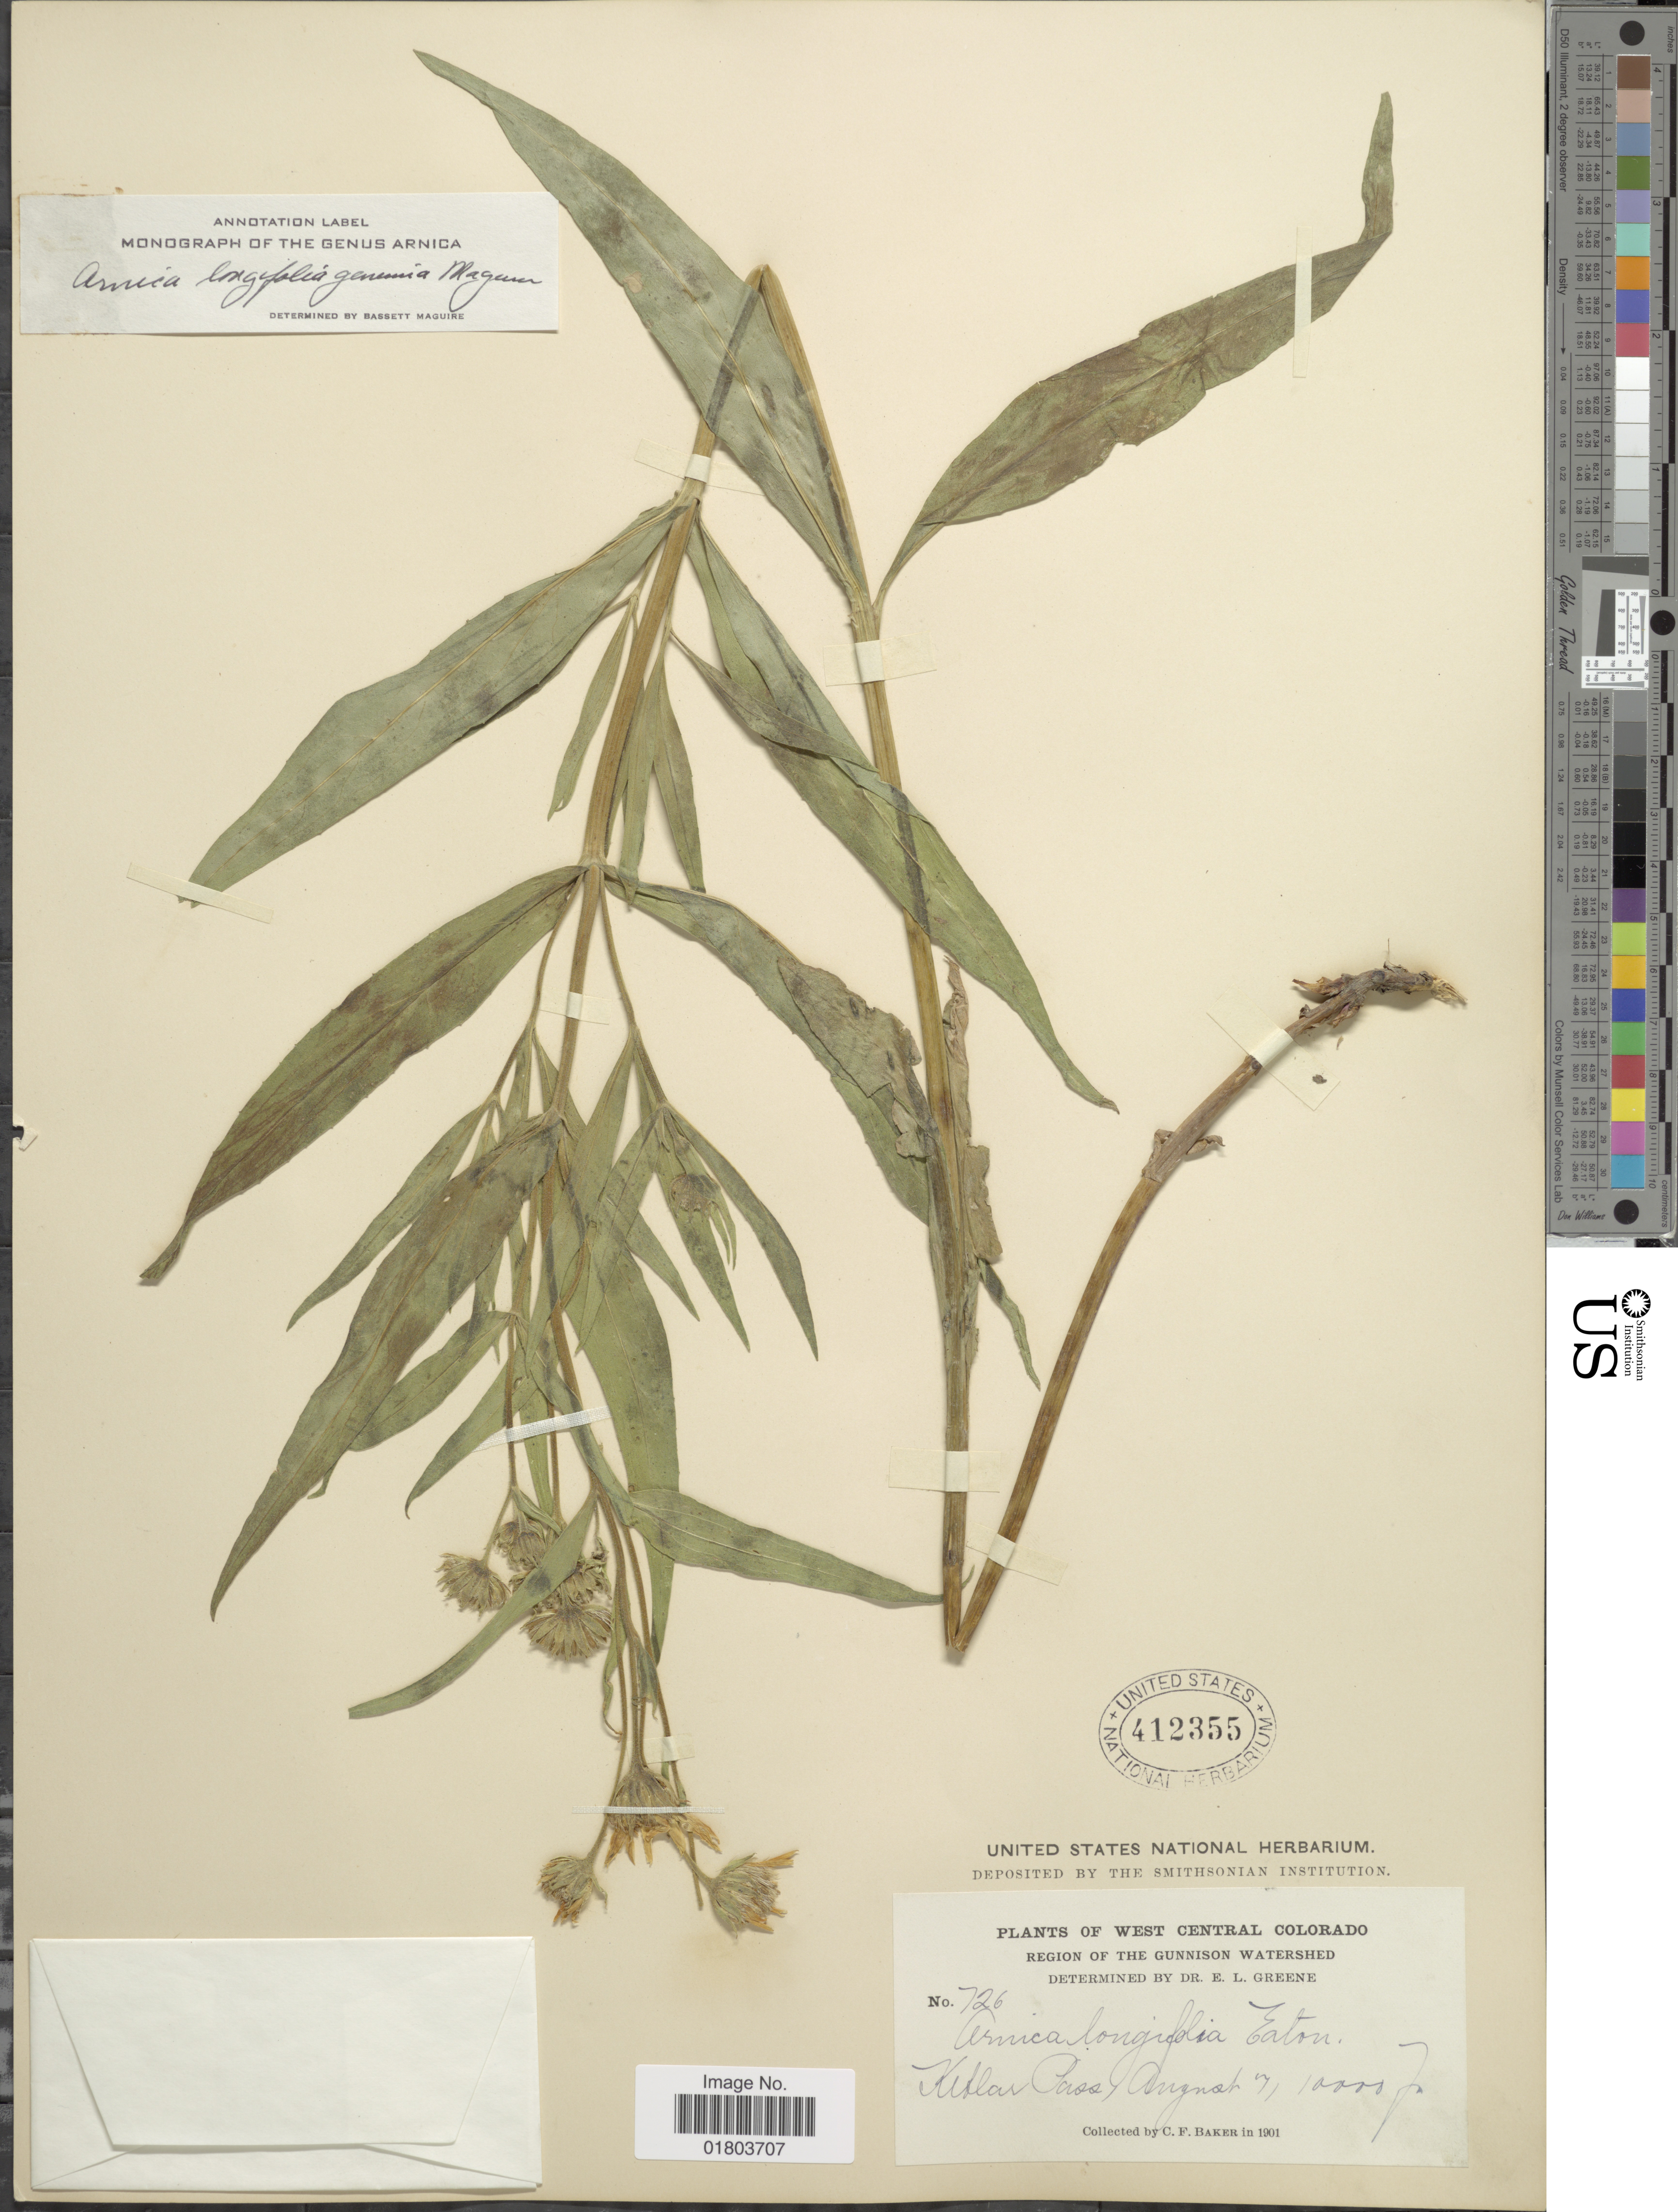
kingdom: Plantae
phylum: Tracheophyta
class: Magnoliopsida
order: Asterales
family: Asteraceae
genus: Arnica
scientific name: Arnica longifolia subsp. genuina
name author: Maguire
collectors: C. F. Baker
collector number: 726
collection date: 1901-08-07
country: United States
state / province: Colorado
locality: West Central Colorado, Region of the Gunnison Watershed, Kitlar Pass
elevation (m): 3048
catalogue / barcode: US 412355